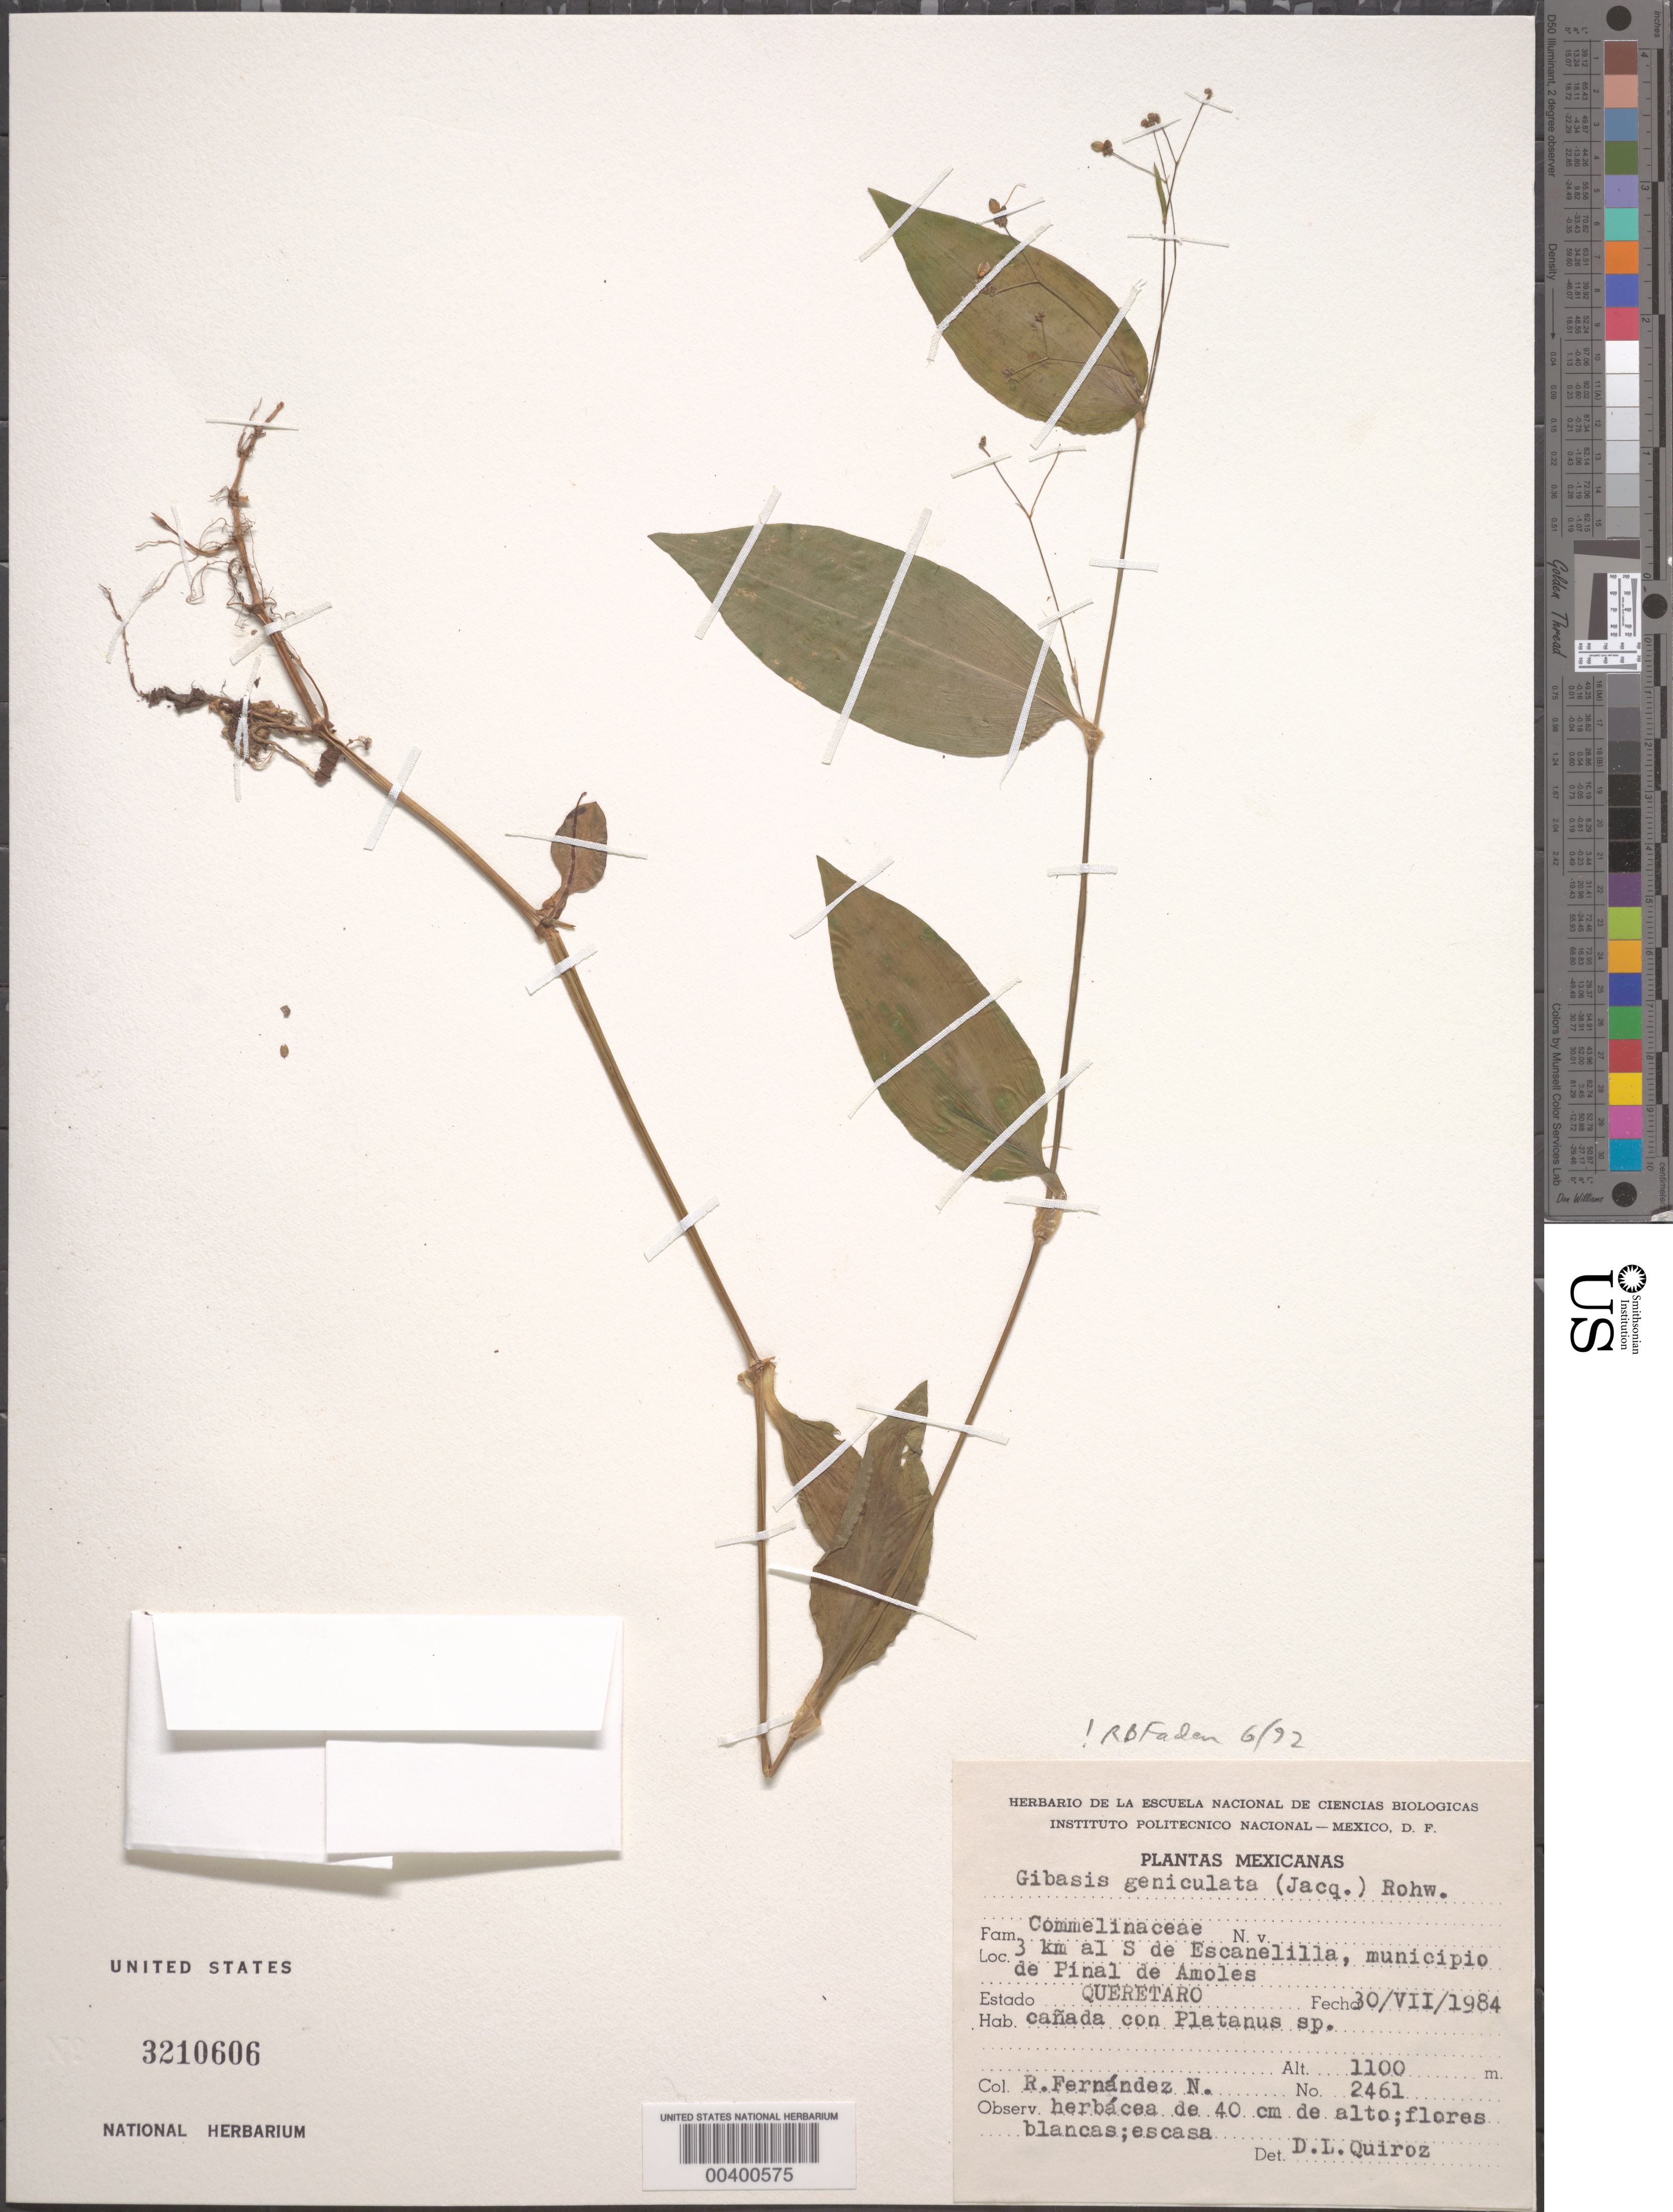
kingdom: Plantae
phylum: Tracheophyta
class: Liliopsida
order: Commelinales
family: Commelinaceae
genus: Commelina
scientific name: Commelina erecta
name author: L.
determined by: Faden, Robert B., (US), Smithsonian Institution - National Museum of Natural History (UNITED STATES)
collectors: R. Fernández Nava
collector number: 2461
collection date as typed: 30 Jul 1984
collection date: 1984-07-30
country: Mexico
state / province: Querétaro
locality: S of Escanelilla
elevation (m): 1100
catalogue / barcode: US 3210606